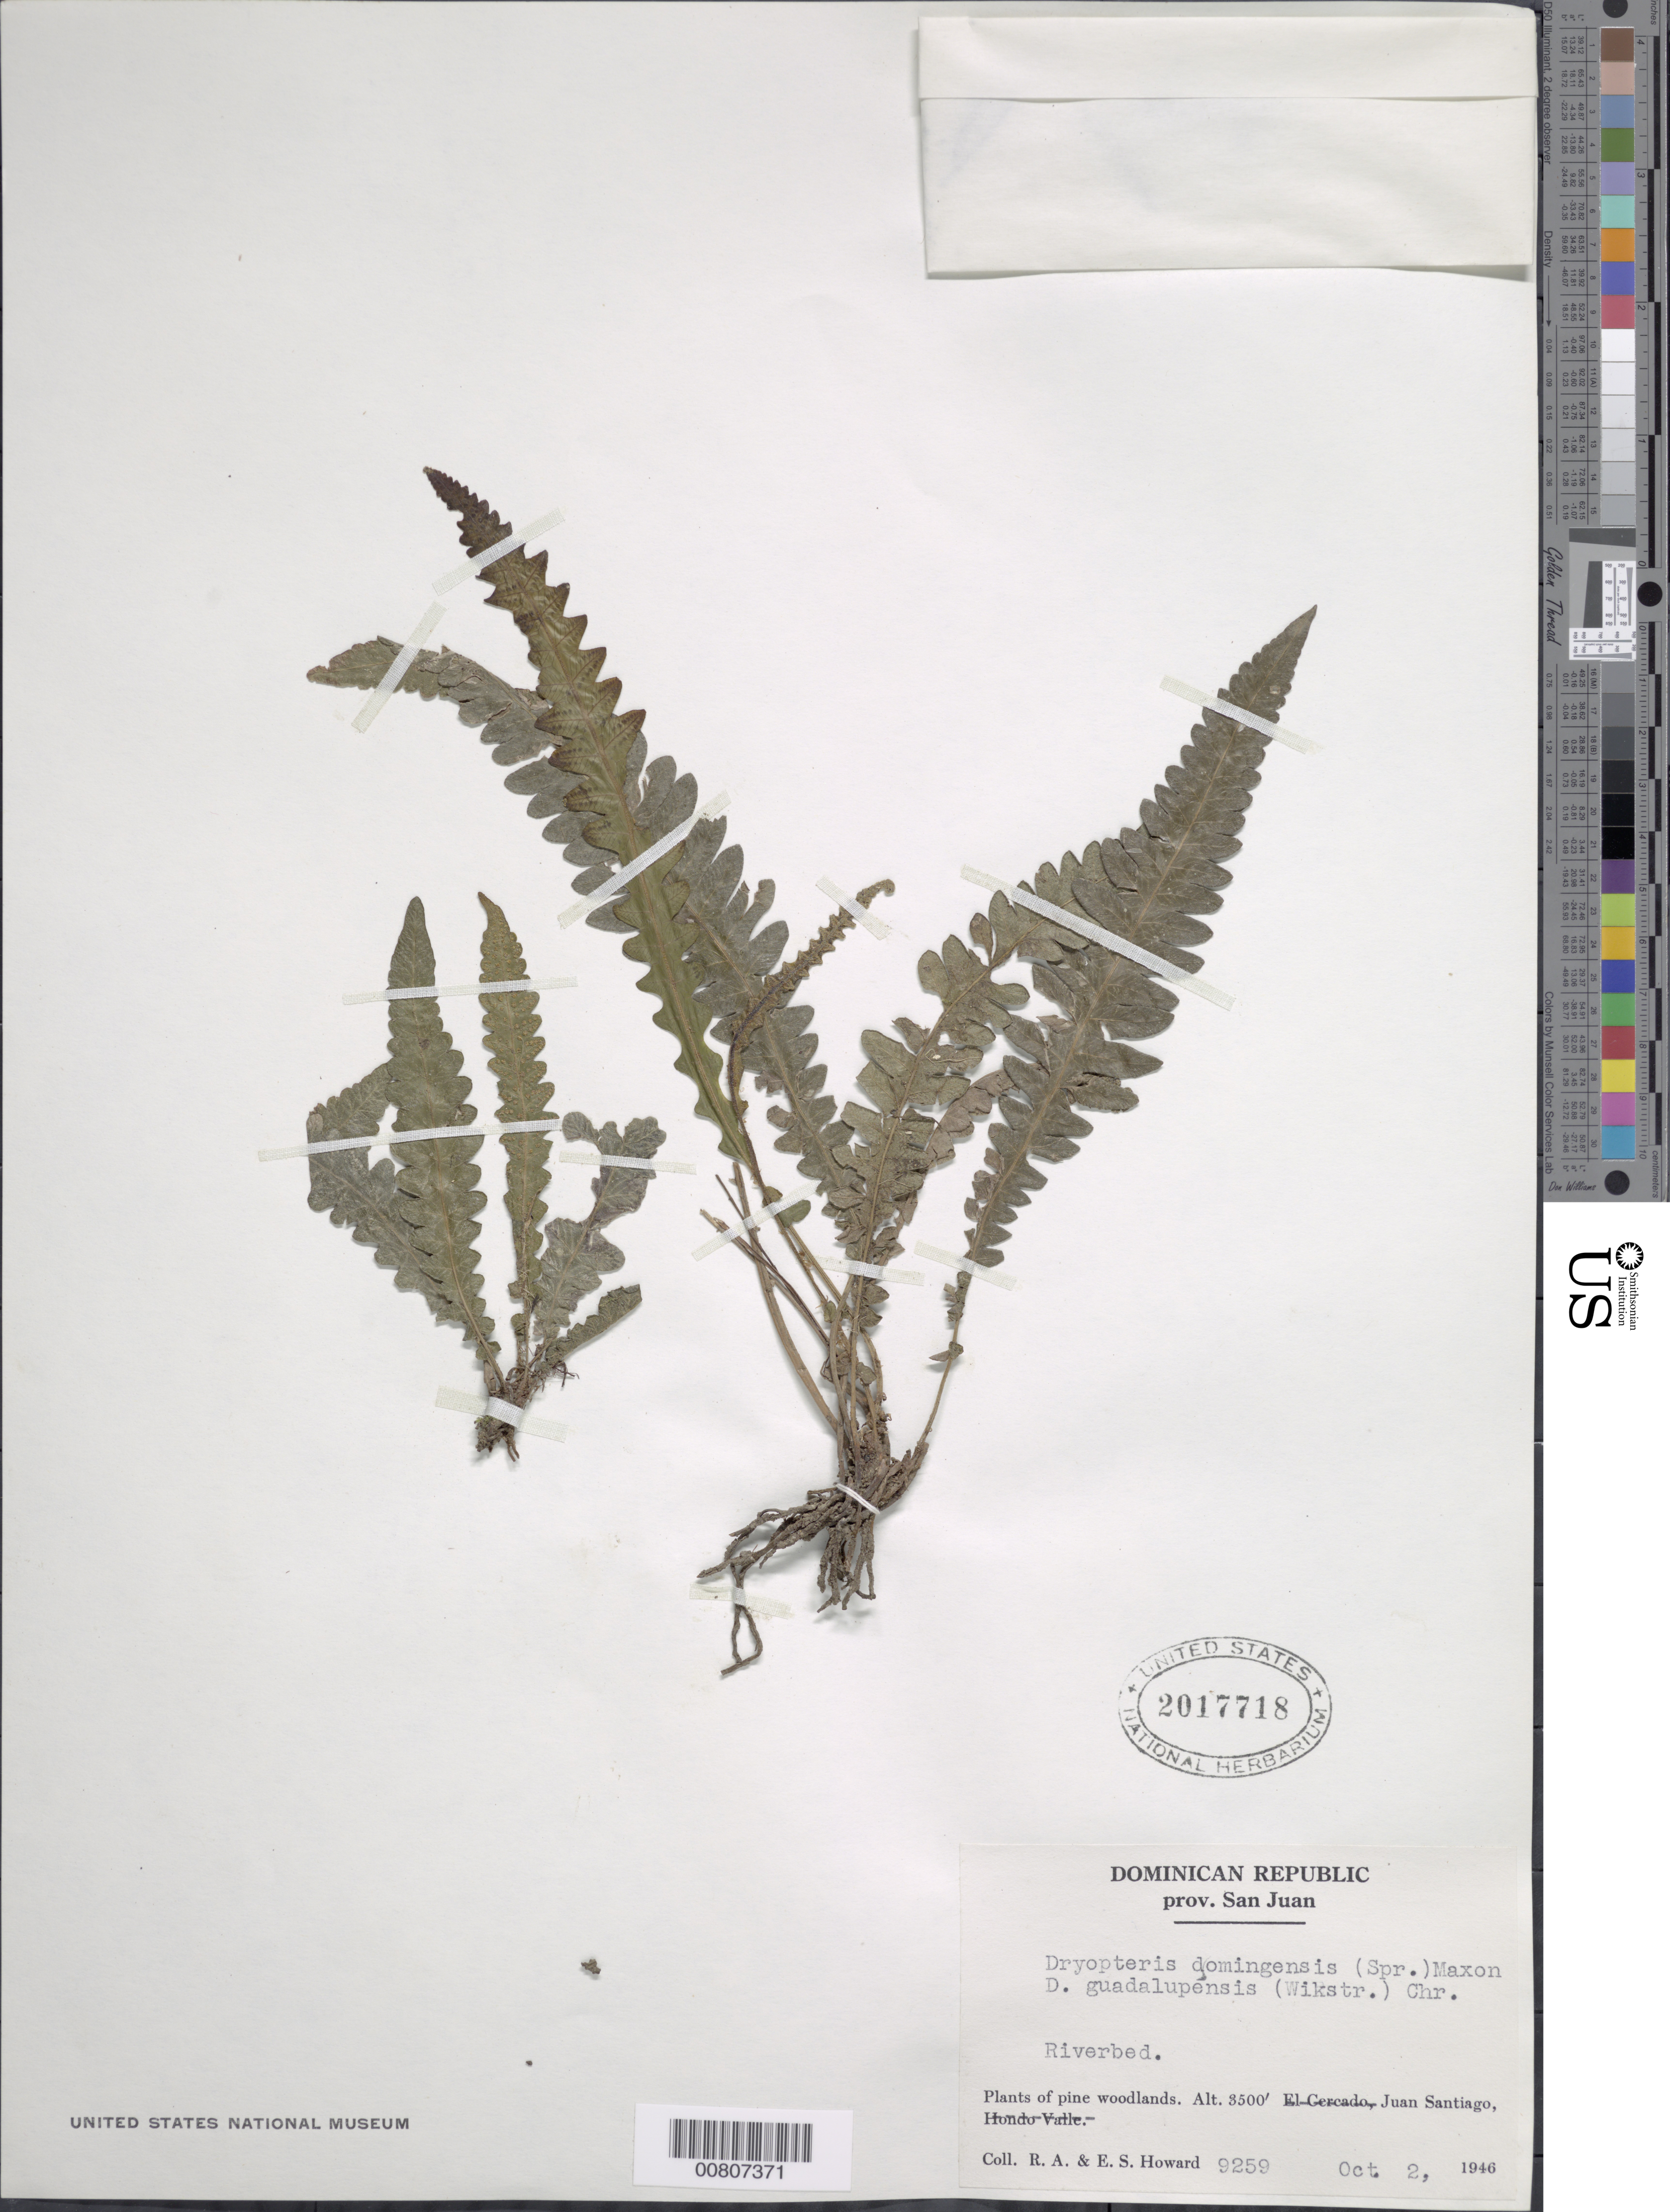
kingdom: Plantae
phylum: Tracheophyta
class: Polypodiopsida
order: Polypodiales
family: Thelypteridaceae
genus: Goniopteris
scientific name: Goniopteris guadelupensis (Wikstr.) comb. nov., ined 2015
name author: (Wikstr.)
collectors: R. A. Howard & E. S. Howard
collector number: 9259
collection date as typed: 02 Oct 1940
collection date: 1940-10-02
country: Dominican Republic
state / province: San Juan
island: Hispaniola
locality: Juan Santiago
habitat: Riverbed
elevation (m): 1067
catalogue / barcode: US 2017718